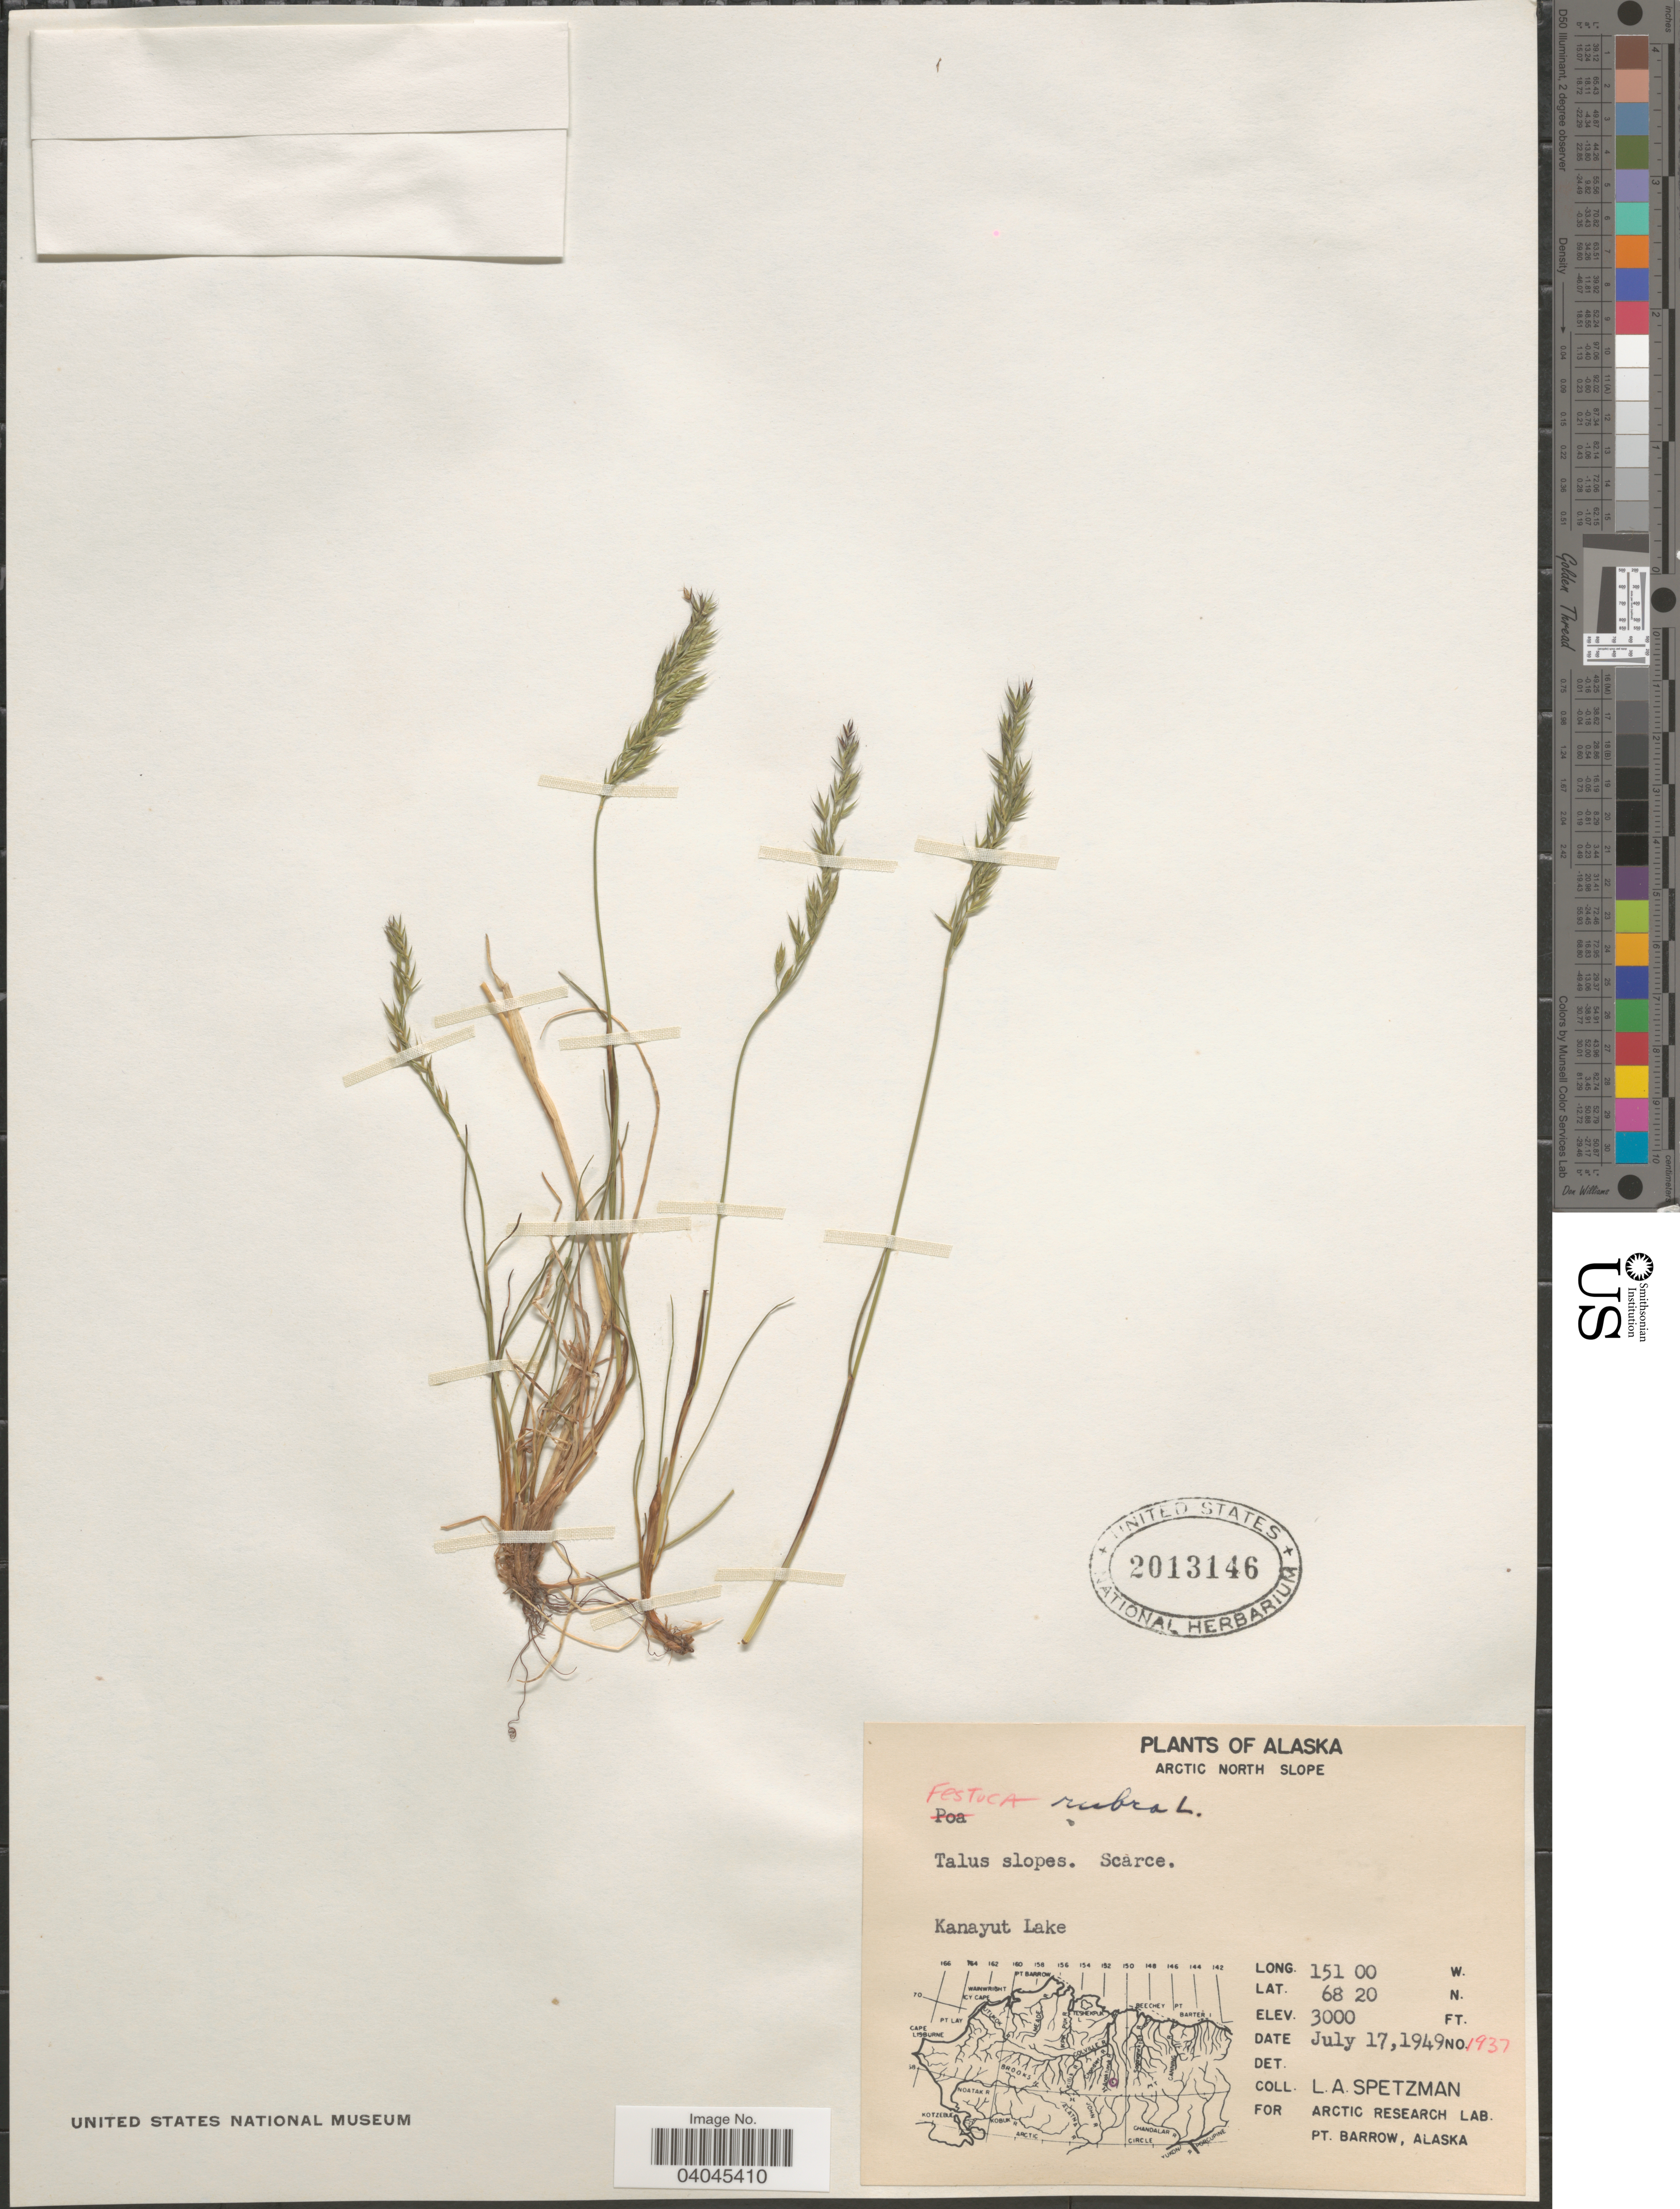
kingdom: Plantae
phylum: Tracheophyta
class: Liliopsida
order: Poales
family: Poaceae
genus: Festuca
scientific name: Festuca rubra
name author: L.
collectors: L. Spetzman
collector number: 1937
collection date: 1949-07-17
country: United States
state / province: Alaska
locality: Arctic North Slope. Kanayut Lake.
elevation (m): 914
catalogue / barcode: US 2013146